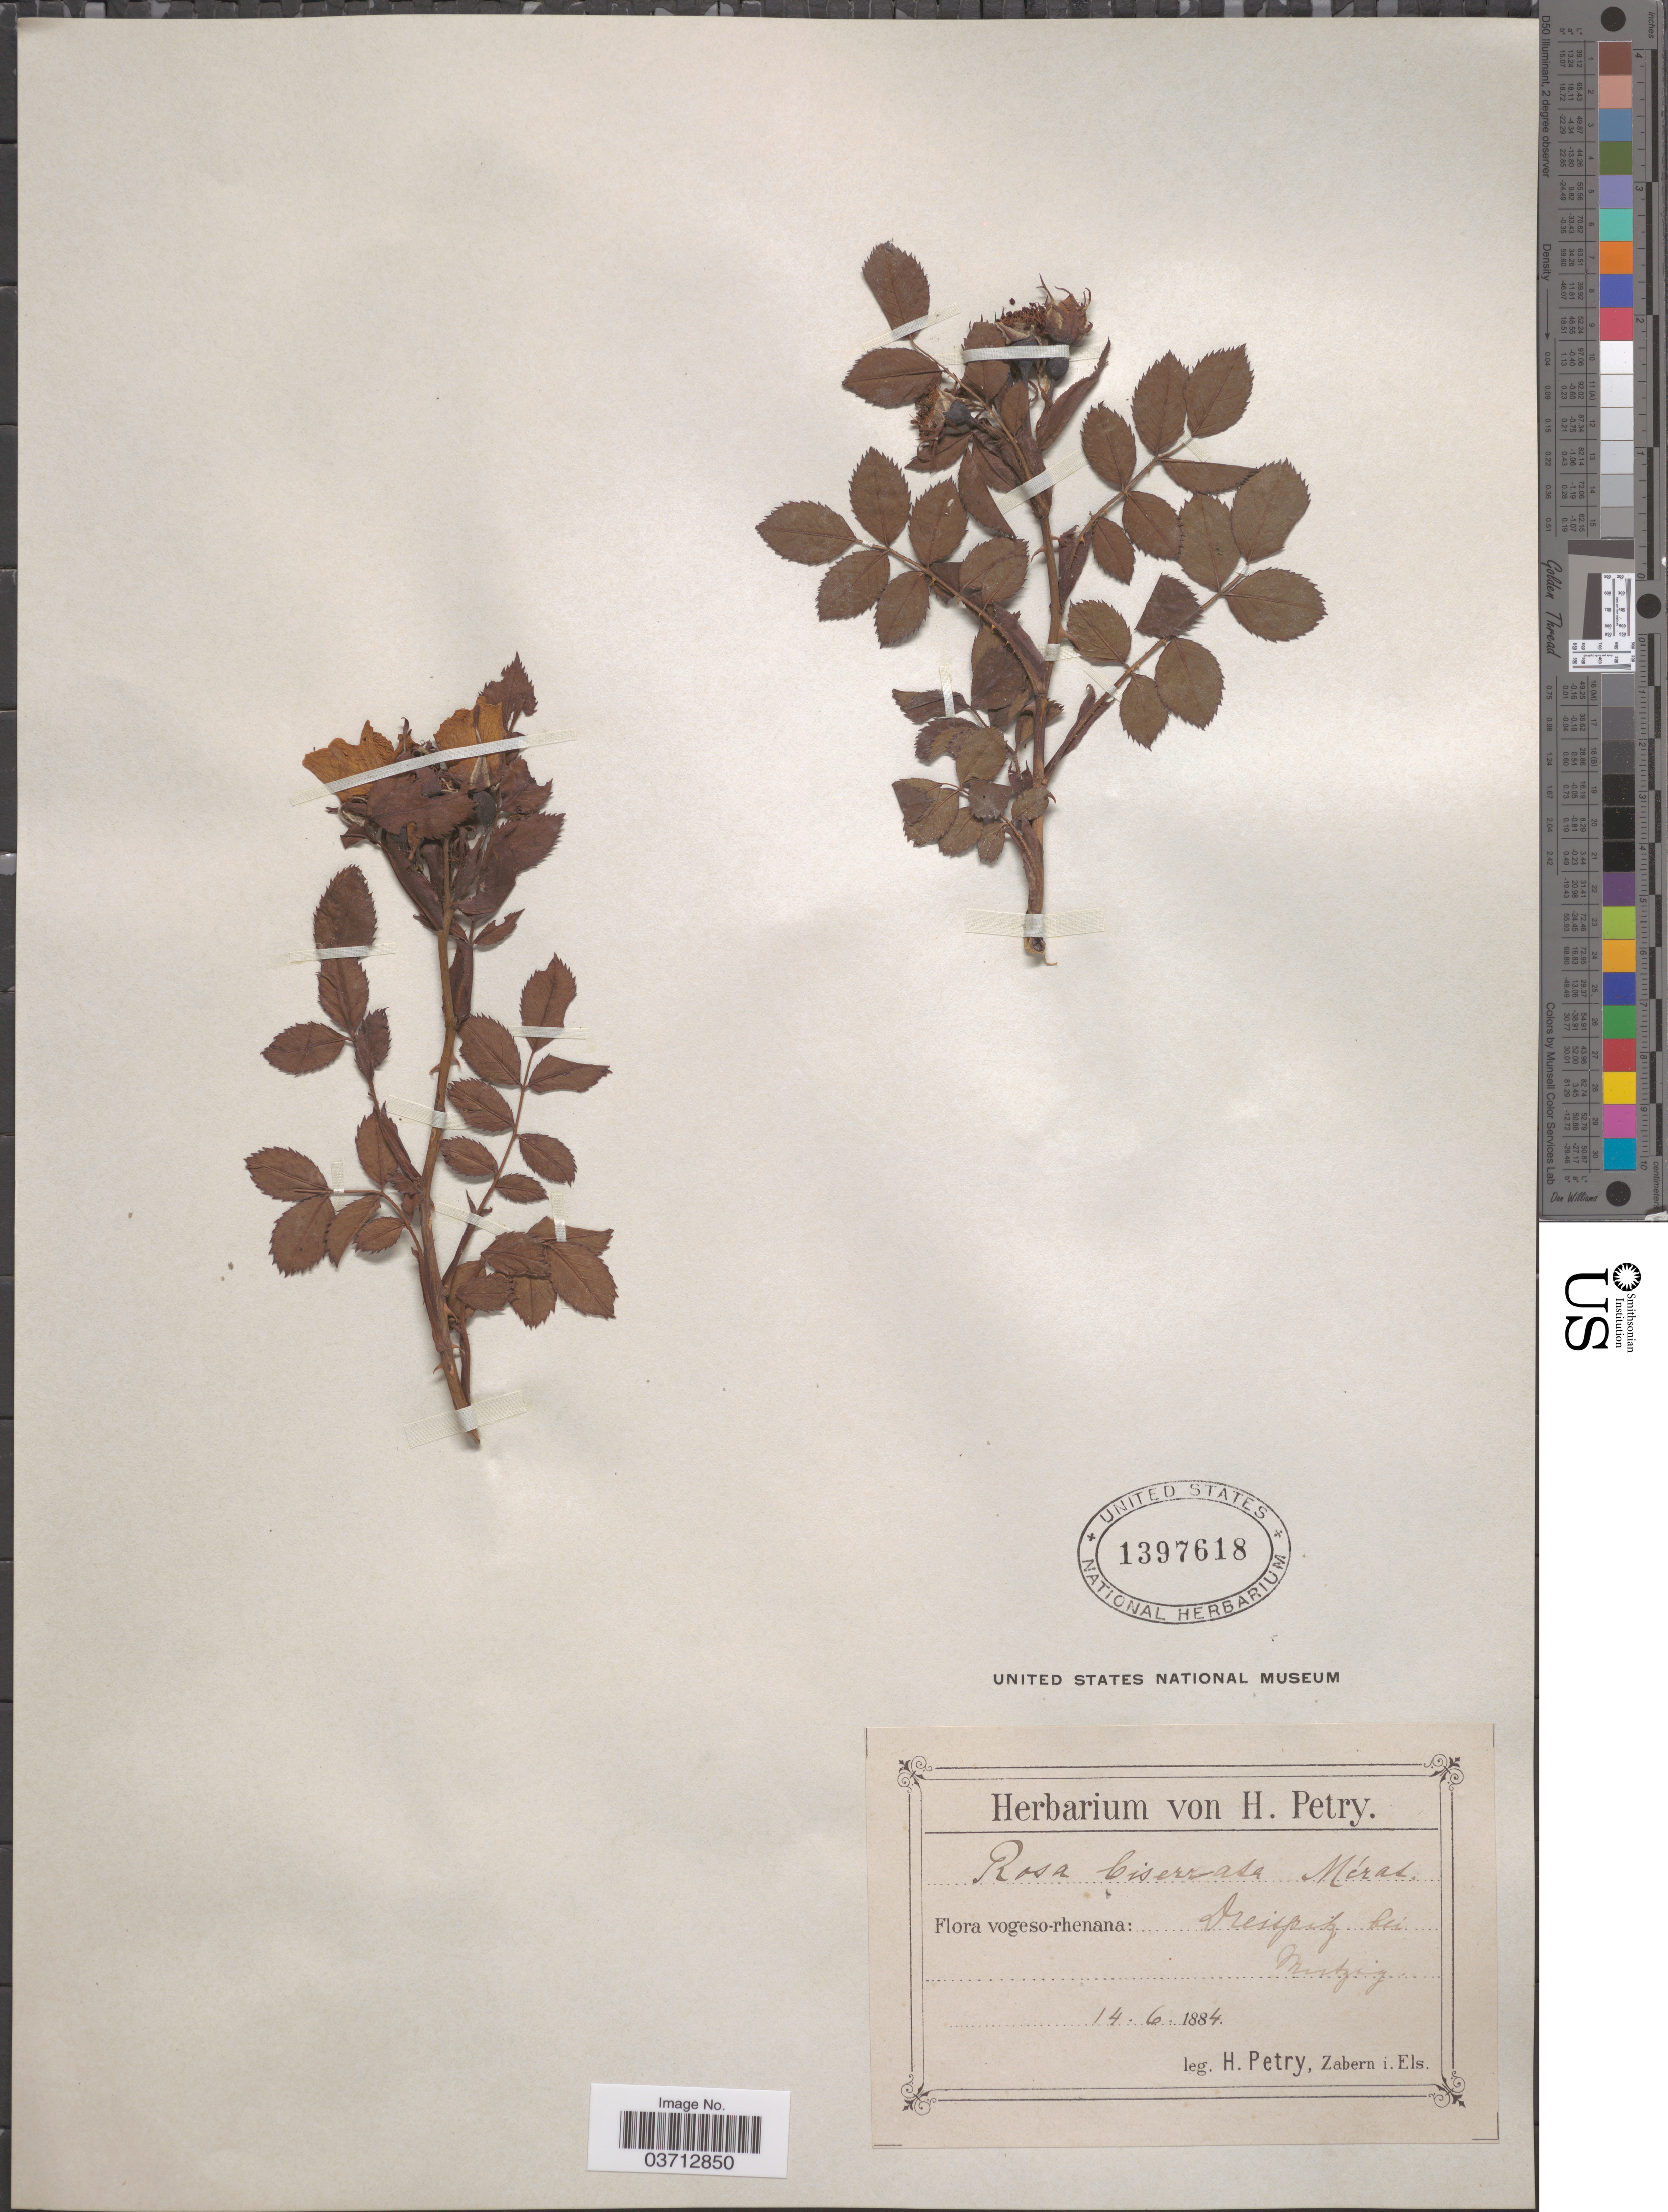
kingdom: Plantae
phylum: Tracheophyta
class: Magnoliopsida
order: Rosales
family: Rosaceae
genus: Rosa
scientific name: Rosa biserrata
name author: Godet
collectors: H. Petry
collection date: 1884-06-14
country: France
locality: Vogeso-rhenana: Dreispitz bei Mutzig.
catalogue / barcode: US 1397618